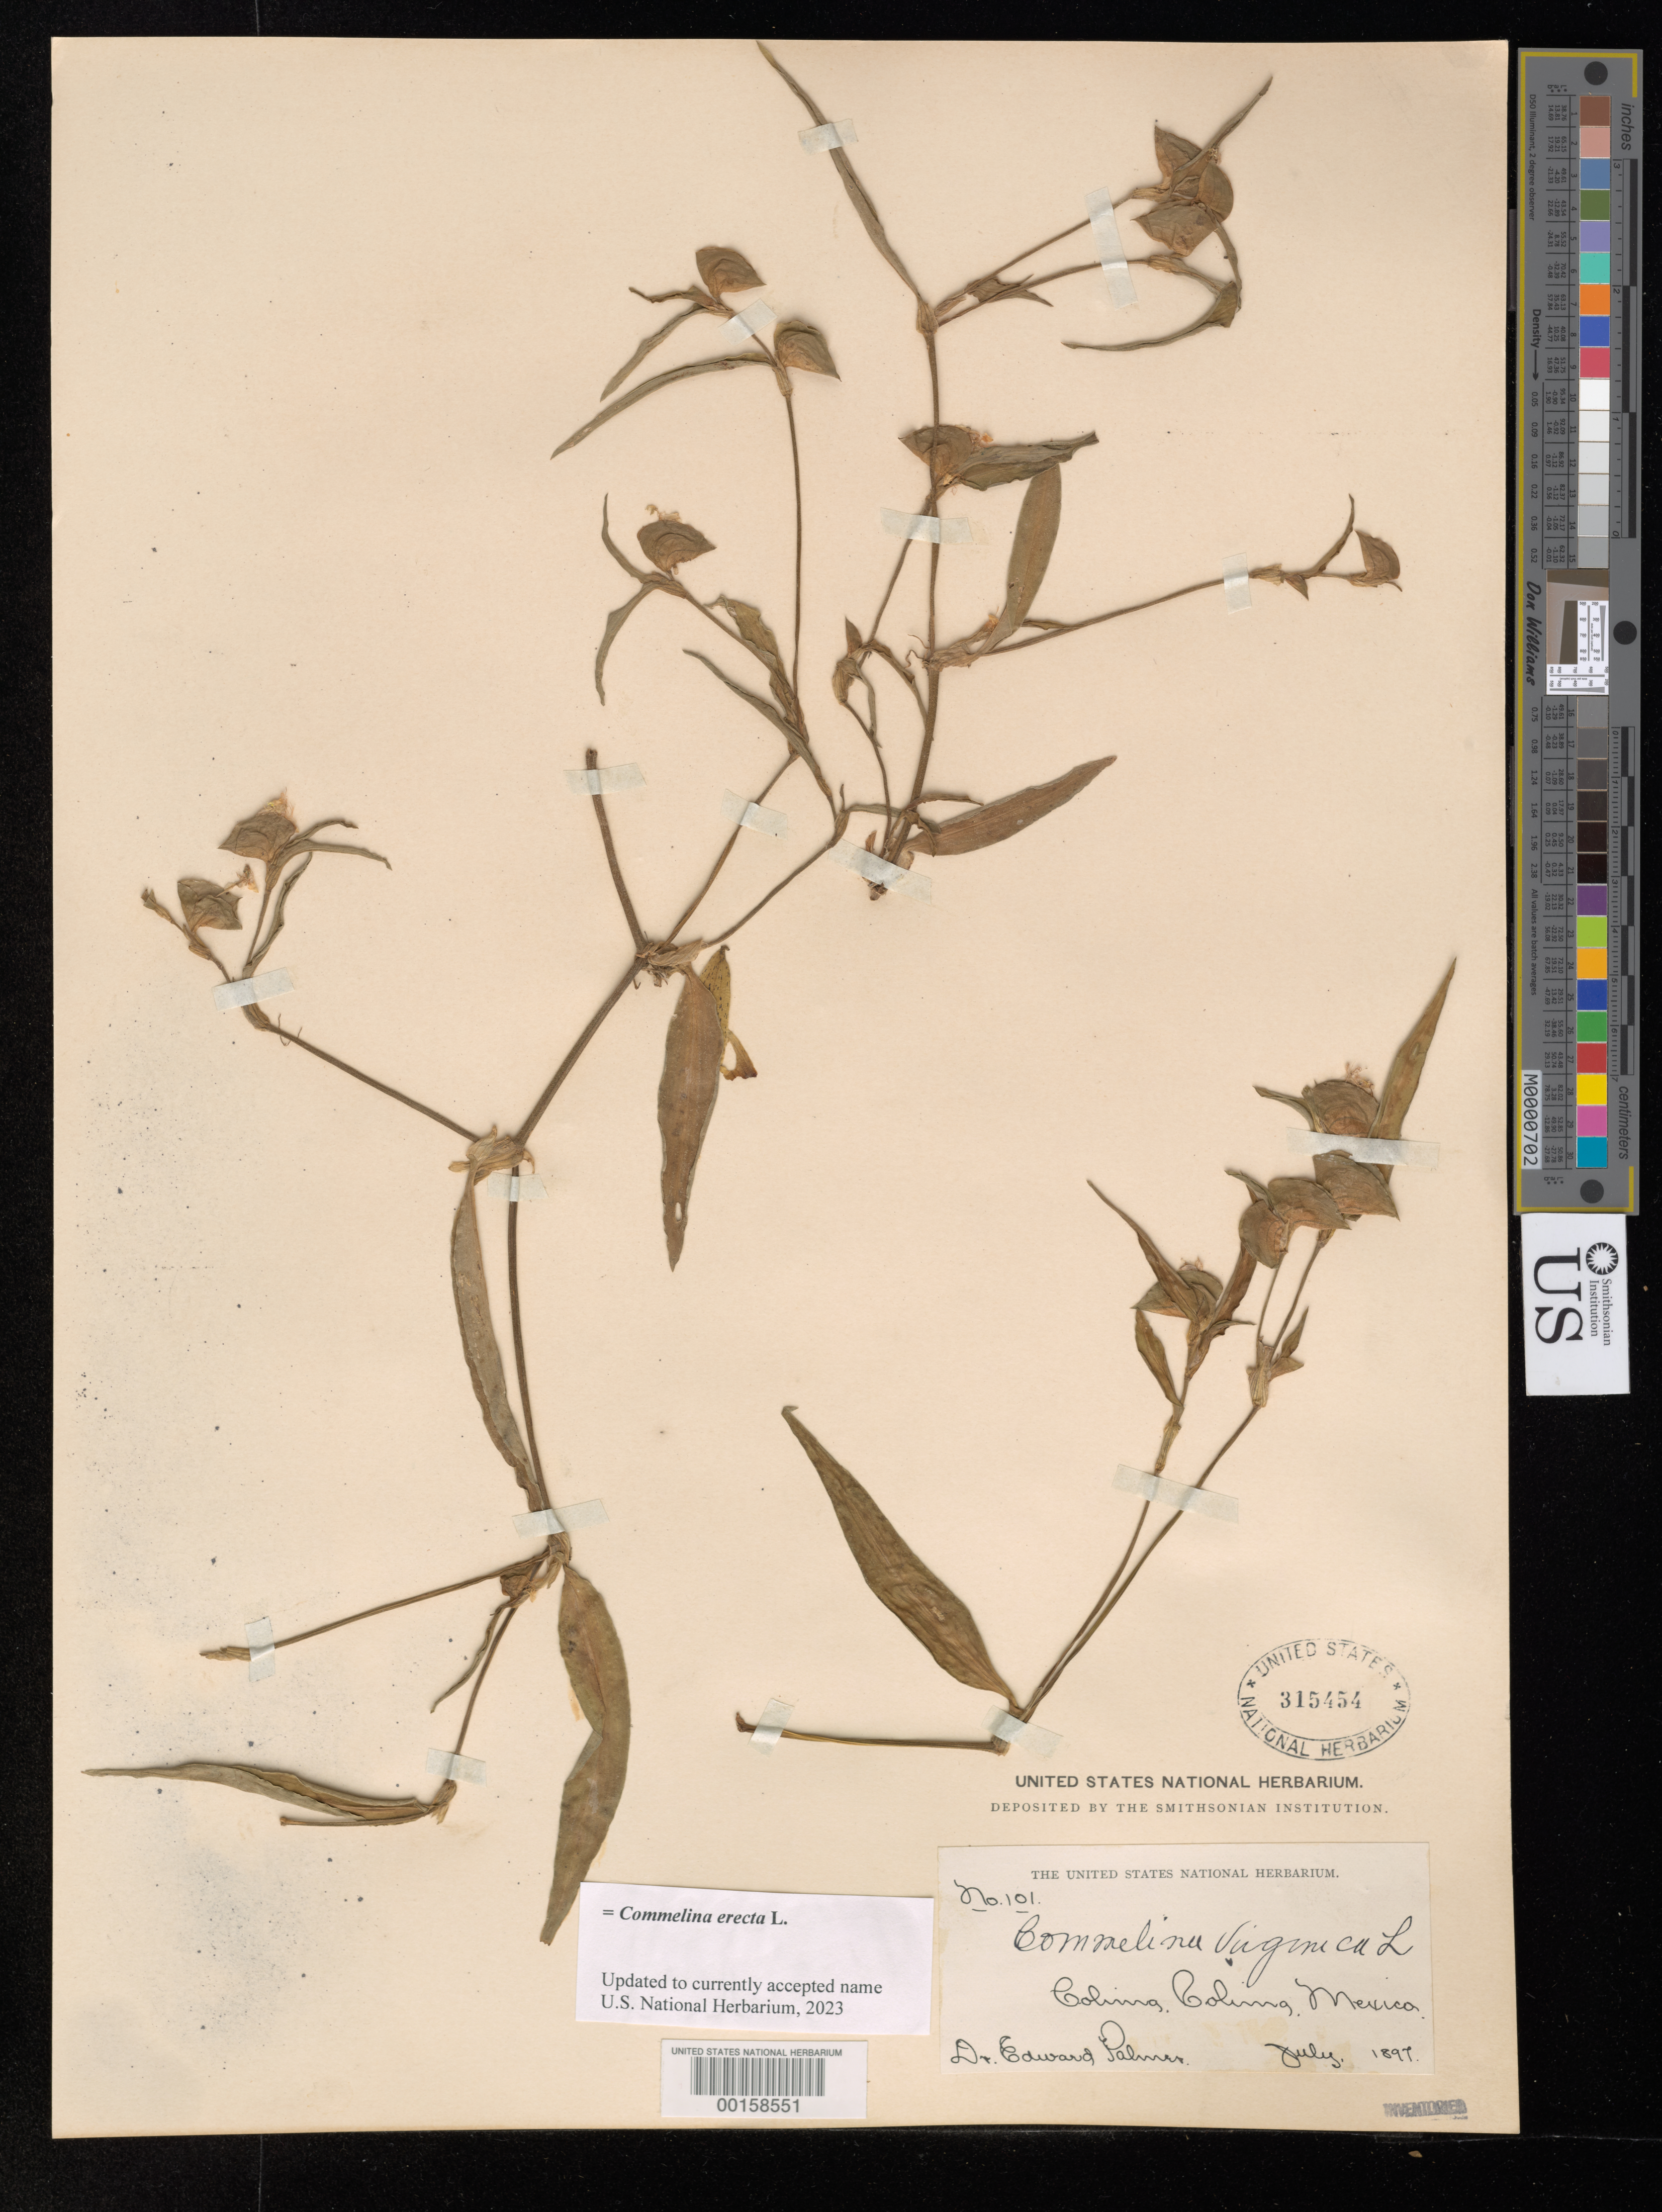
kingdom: Plantae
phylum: Tracheophyta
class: Liliopsida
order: Commelinales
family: Commelinaceae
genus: Commelina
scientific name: Commelina erecta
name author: L.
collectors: E. Palmer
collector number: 101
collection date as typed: Jul 1897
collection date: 1897-07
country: Mexico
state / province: Colima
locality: Colima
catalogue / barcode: US 315454